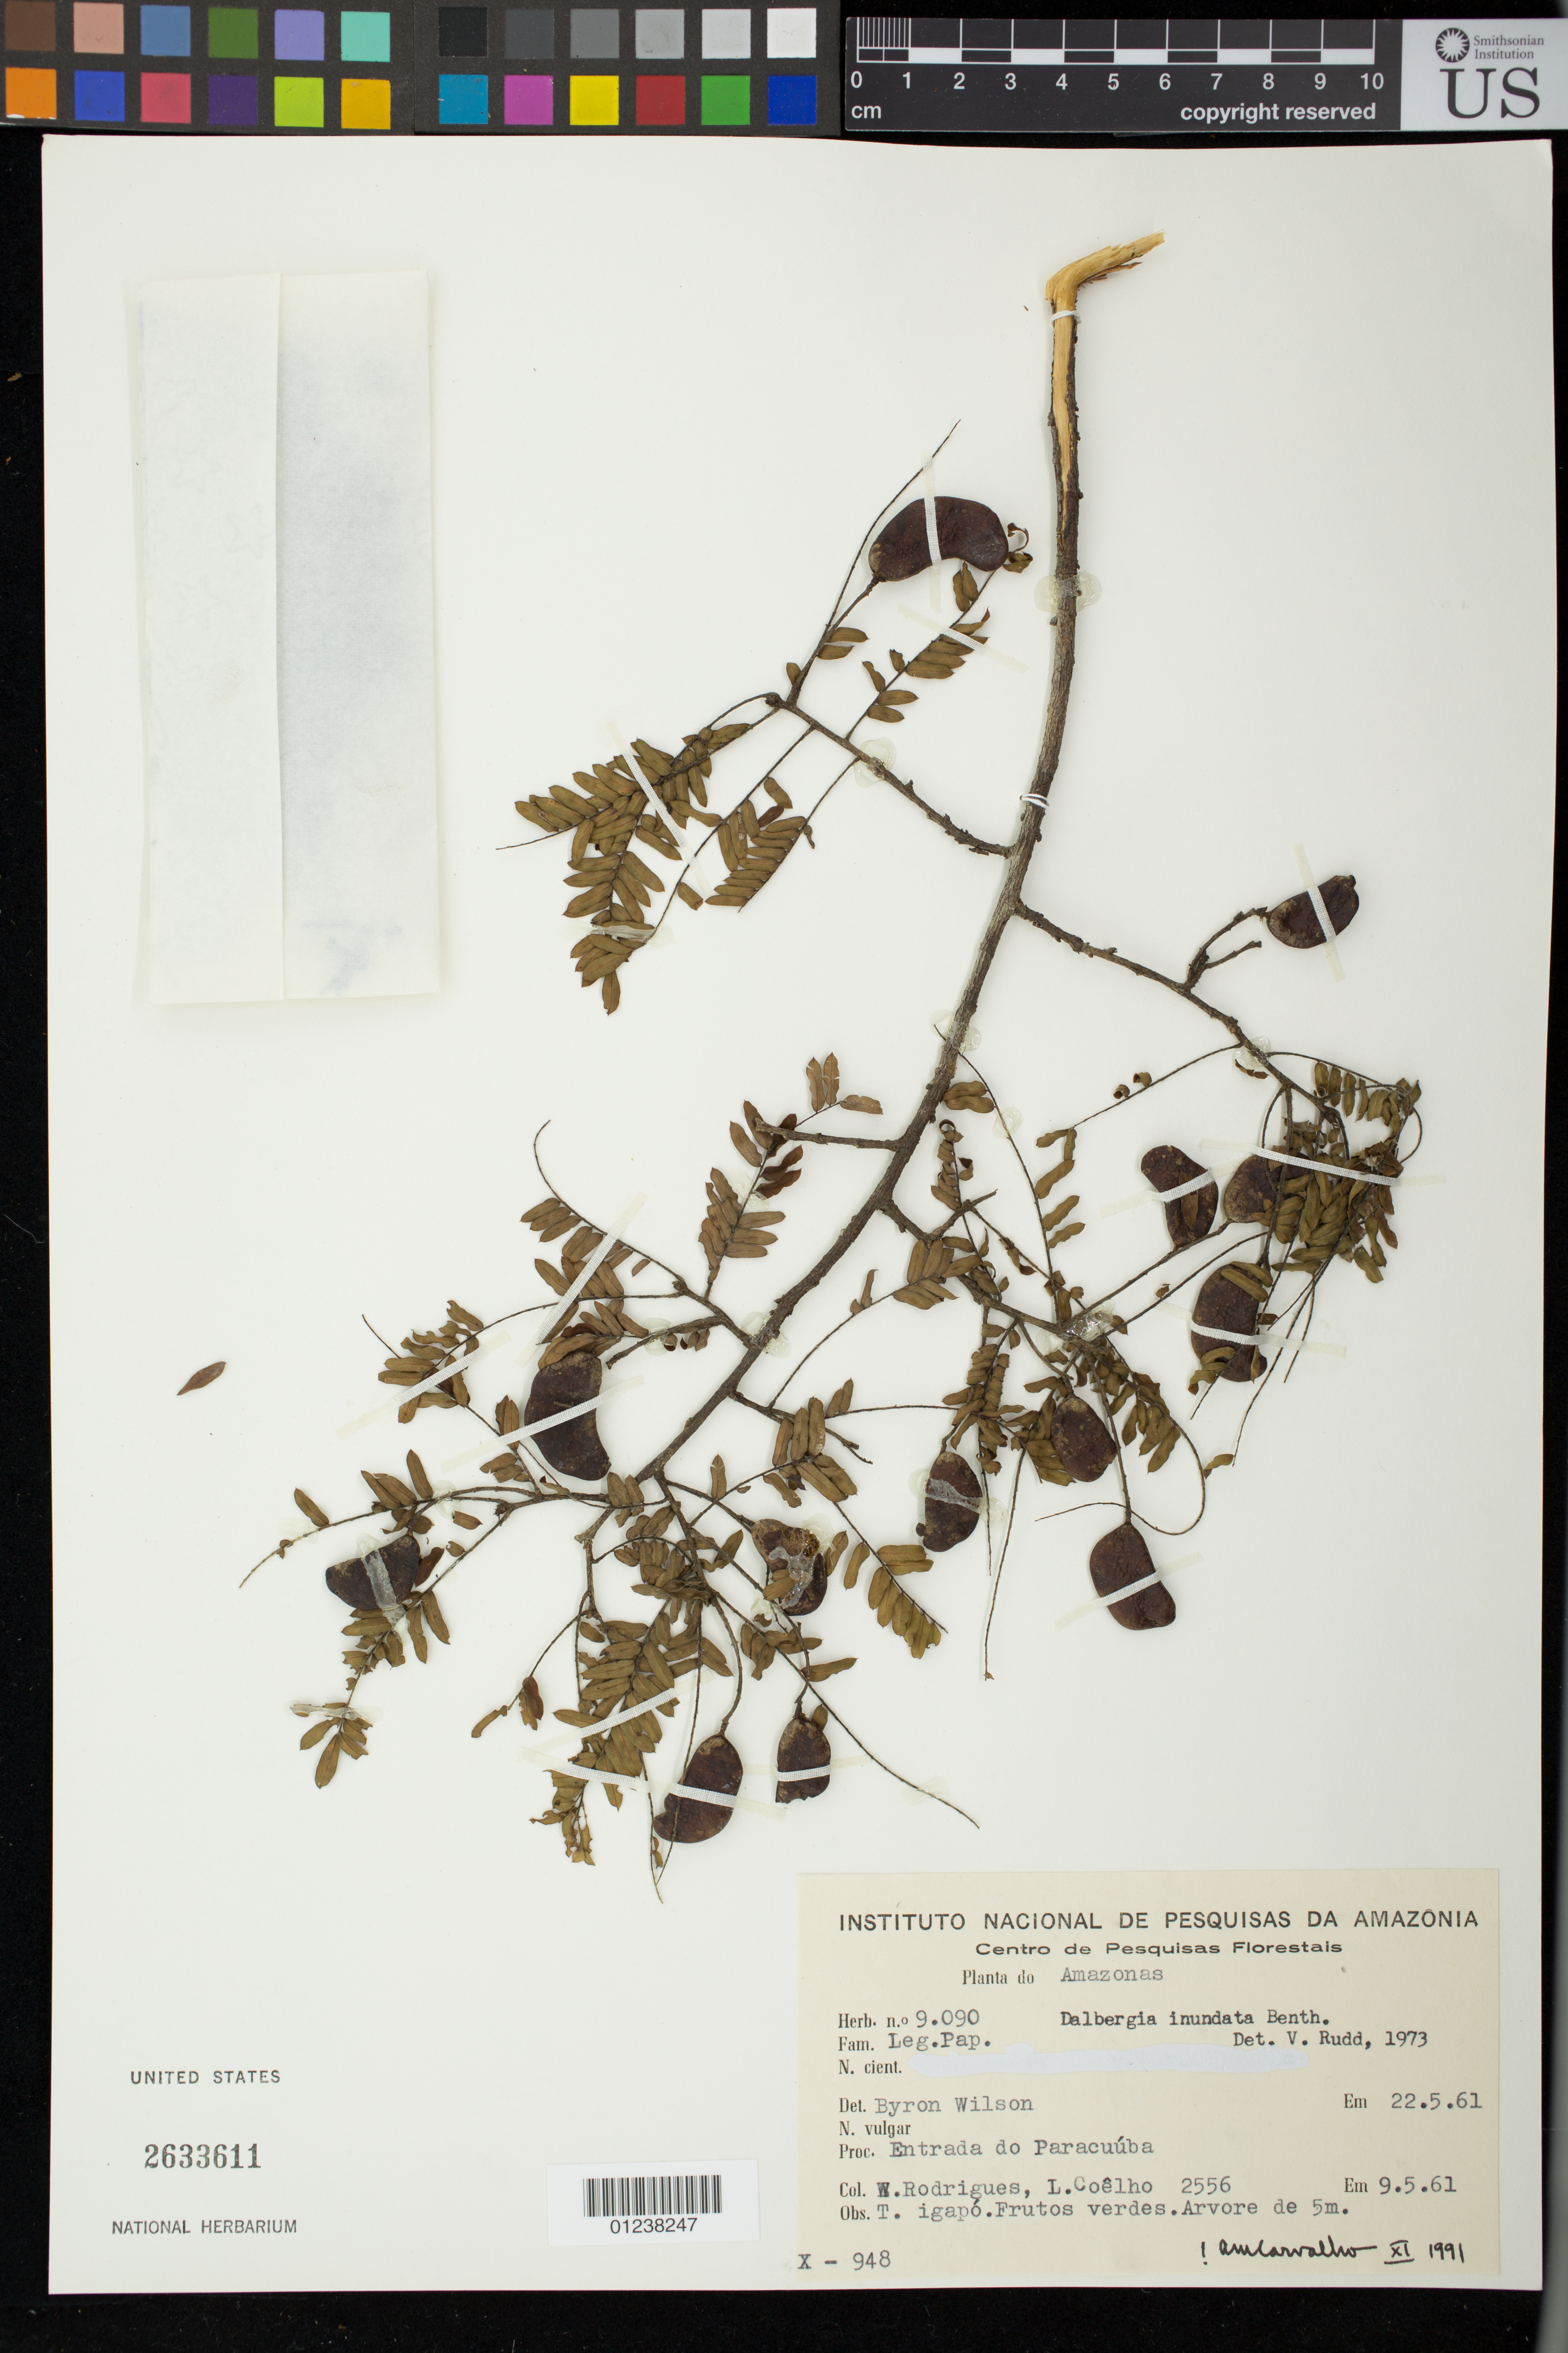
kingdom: Plantae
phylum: Tracheophyta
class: Magnoliopsida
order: Fabales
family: Fabaceae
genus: Dalbergia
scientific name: Dalbergia inundata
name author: Benth.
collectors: W. Rodrigues & L. Coelho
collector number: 2556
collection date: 1961-05-09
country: Brazil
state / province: Amazonas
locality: Entrada do Paracuuba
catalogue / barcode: US 2633611